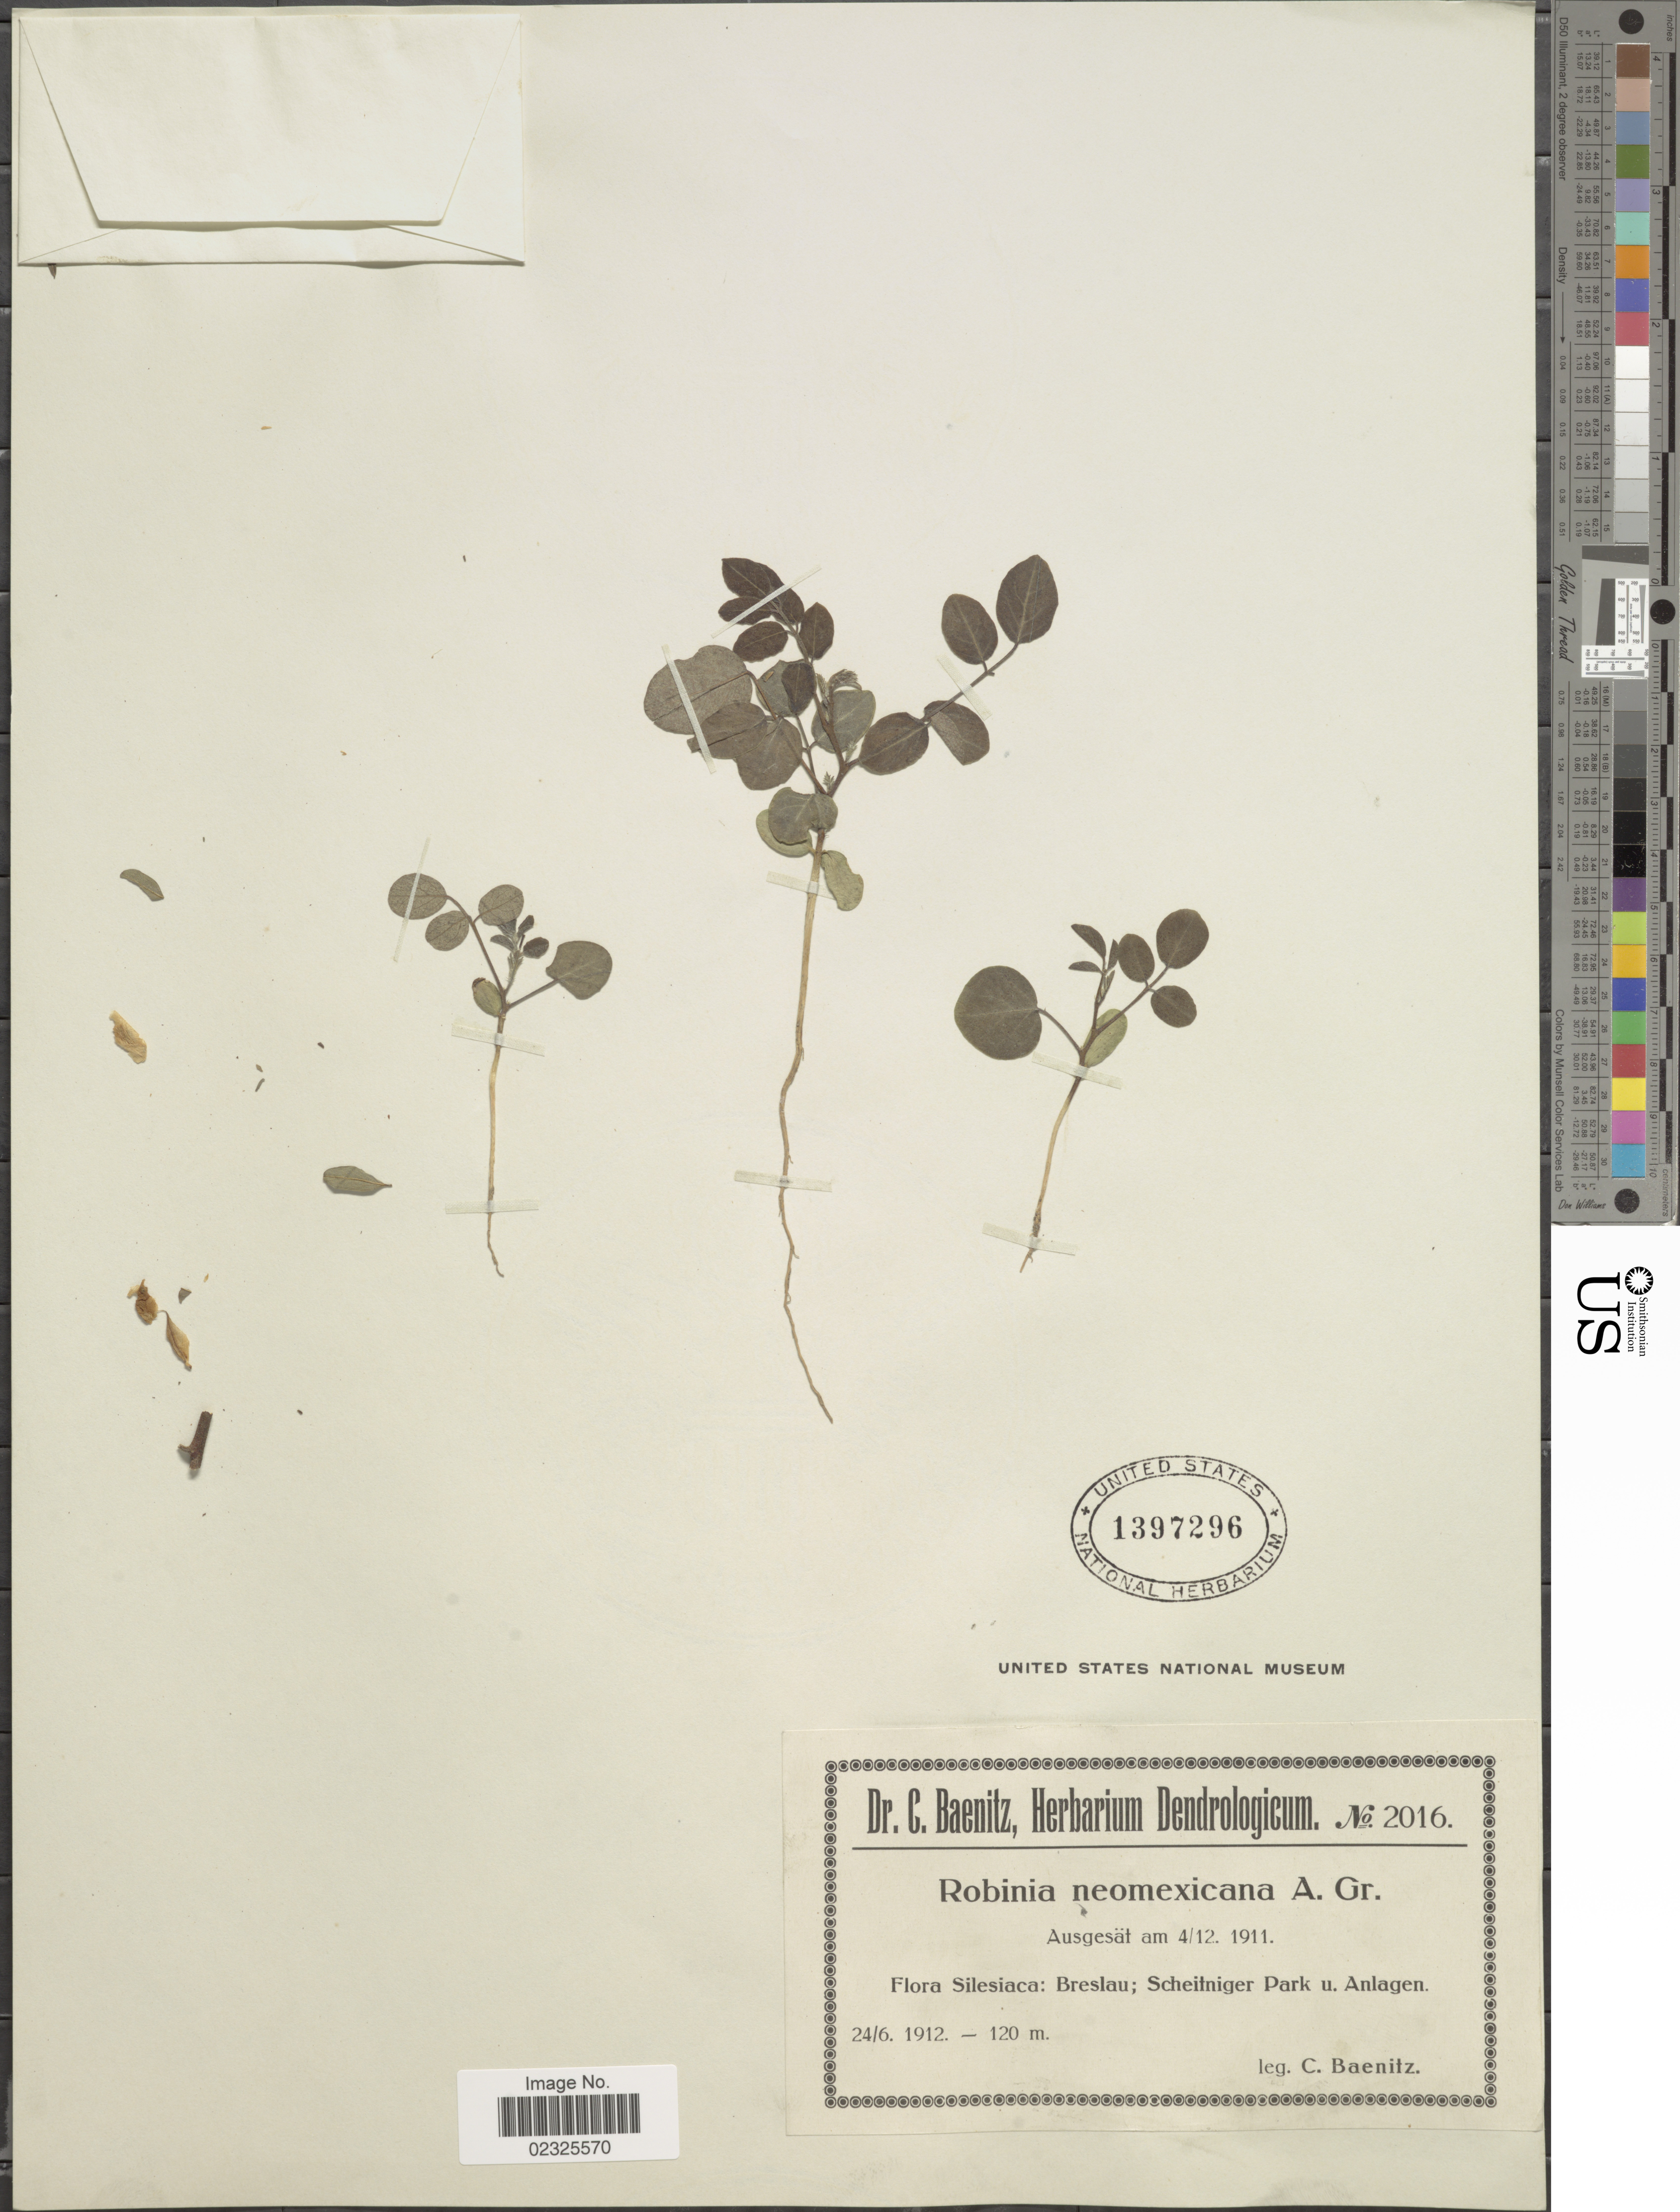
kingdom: Plantae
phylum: Tracheophyta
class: Magnoliopsida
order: Fabales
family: Fabaceae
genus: Robinia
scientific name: Robinia neomexicana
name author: A. Gray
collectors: C. G. Baenitz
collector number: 2016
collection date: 1912-06-24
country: Poland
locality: Silesiaca: Breslau; Scheitniger Park u. Anglagen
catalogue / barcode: US 1397296